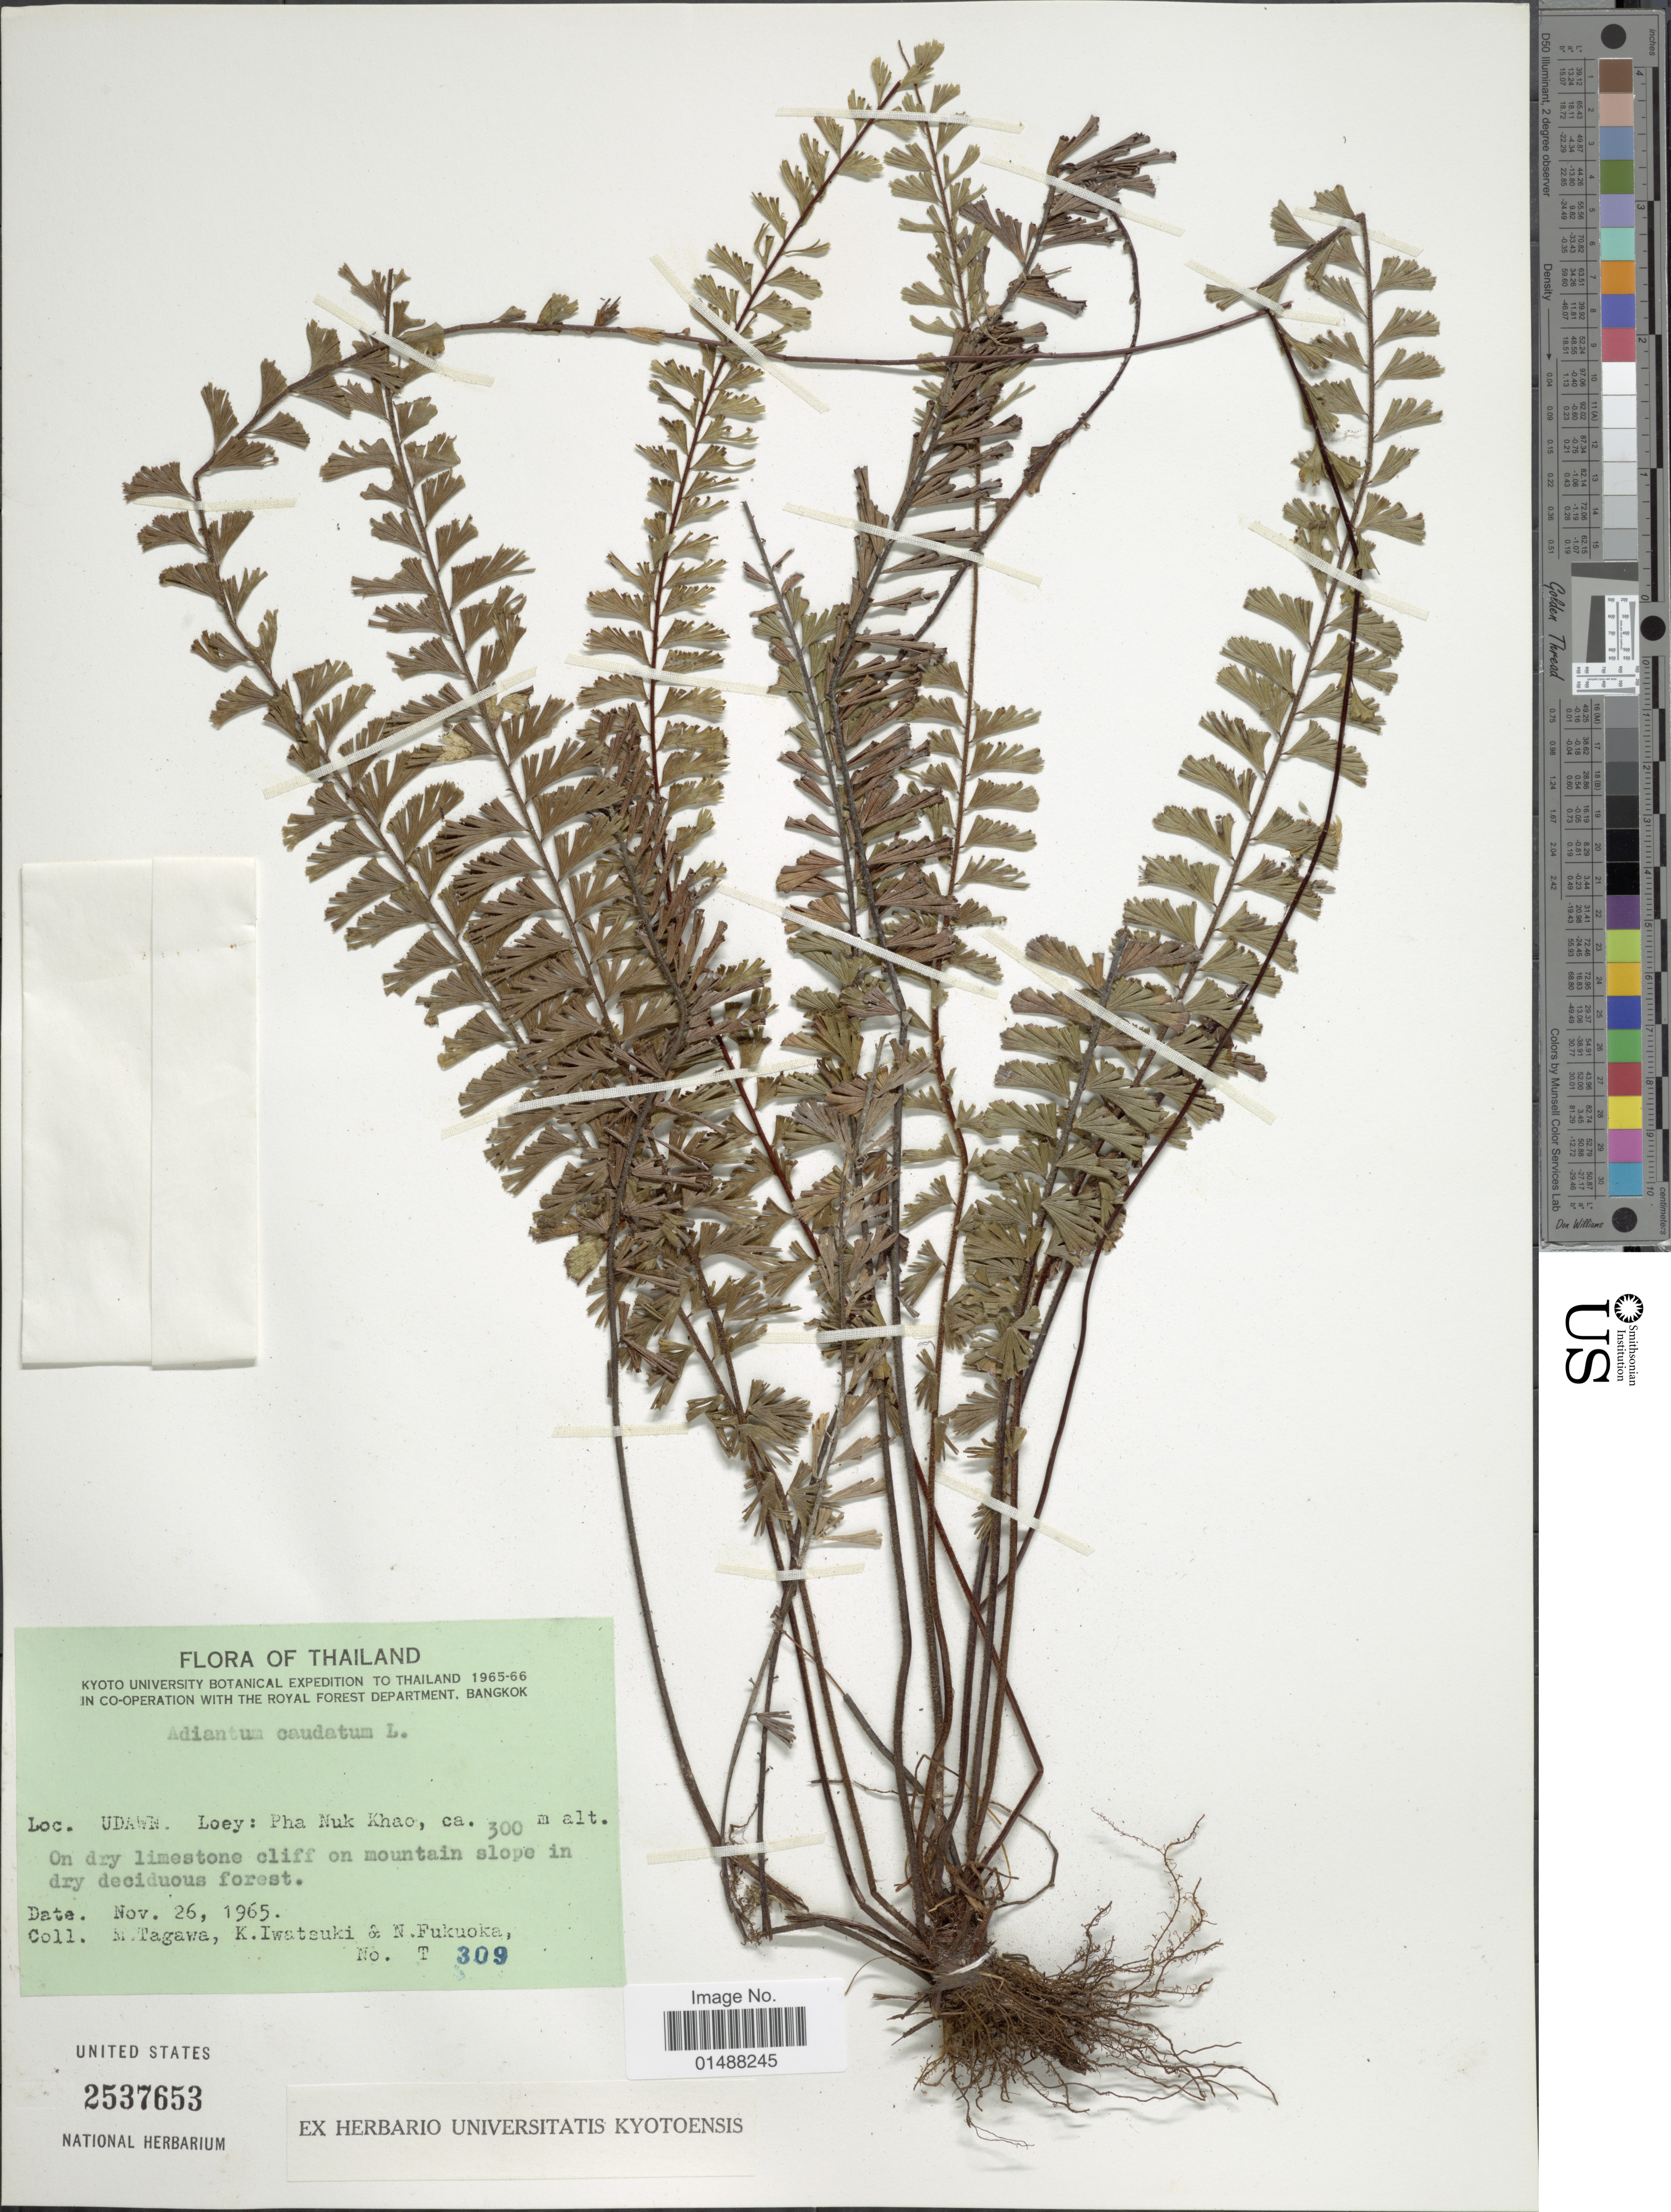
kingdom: Plantae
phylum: Tracheophyta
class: Polypodiopsida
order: Polypodiales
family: Pteridaceae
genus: Adiantum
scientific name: Adiantum caudatum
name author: L.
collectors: M. Tagawa, K. Iwatsuki & N. Fukuoka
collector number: T309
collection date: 1965-11-26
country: Thailand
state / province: Loei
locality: Udawn, Loey: Pha Nuk Khao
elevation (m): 300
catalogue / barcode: US 2537653